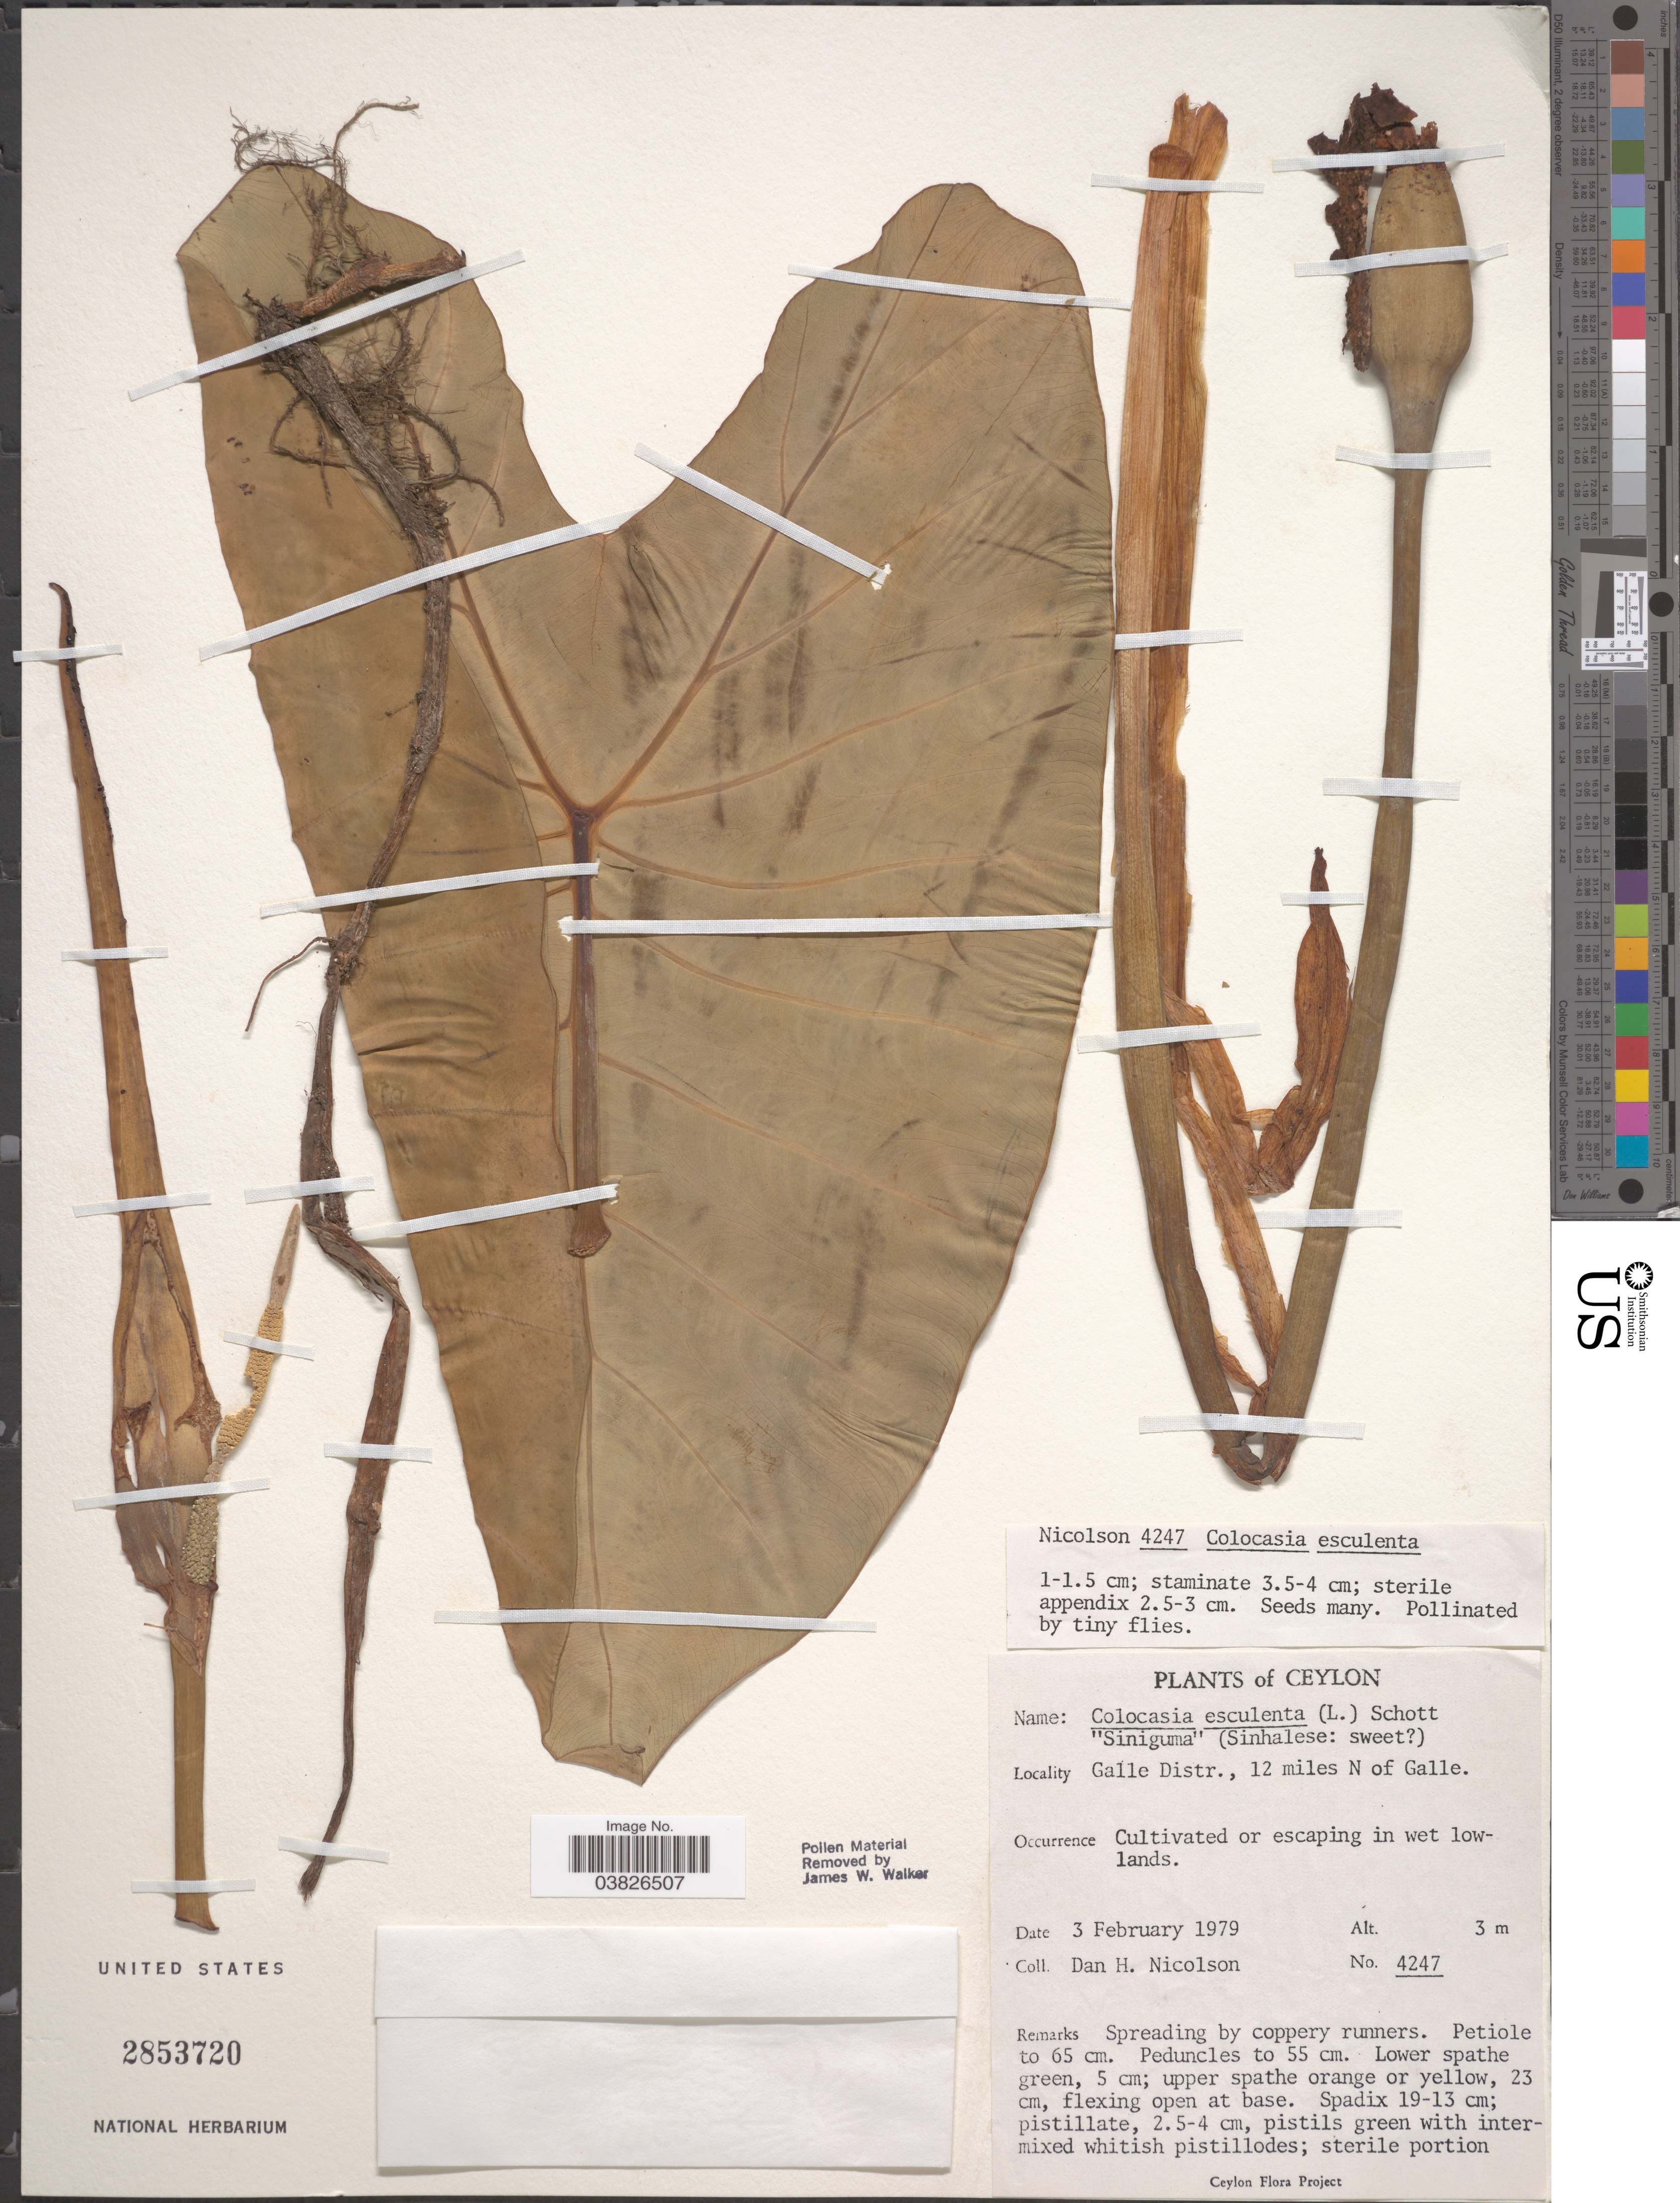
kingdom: Plantae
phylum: Tracheophyta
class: Liliopsida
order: Alismatales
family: Araceae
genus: Colocasia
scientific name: Colocasia esculenta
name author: (L.) Schott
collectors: D. H. Nicolson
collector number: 4247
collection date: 1979-02-03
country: Sri Lanka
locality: Ceylon. Galle Distr., 12 miles N of Galle.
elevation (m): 3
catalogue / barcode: US 2853720